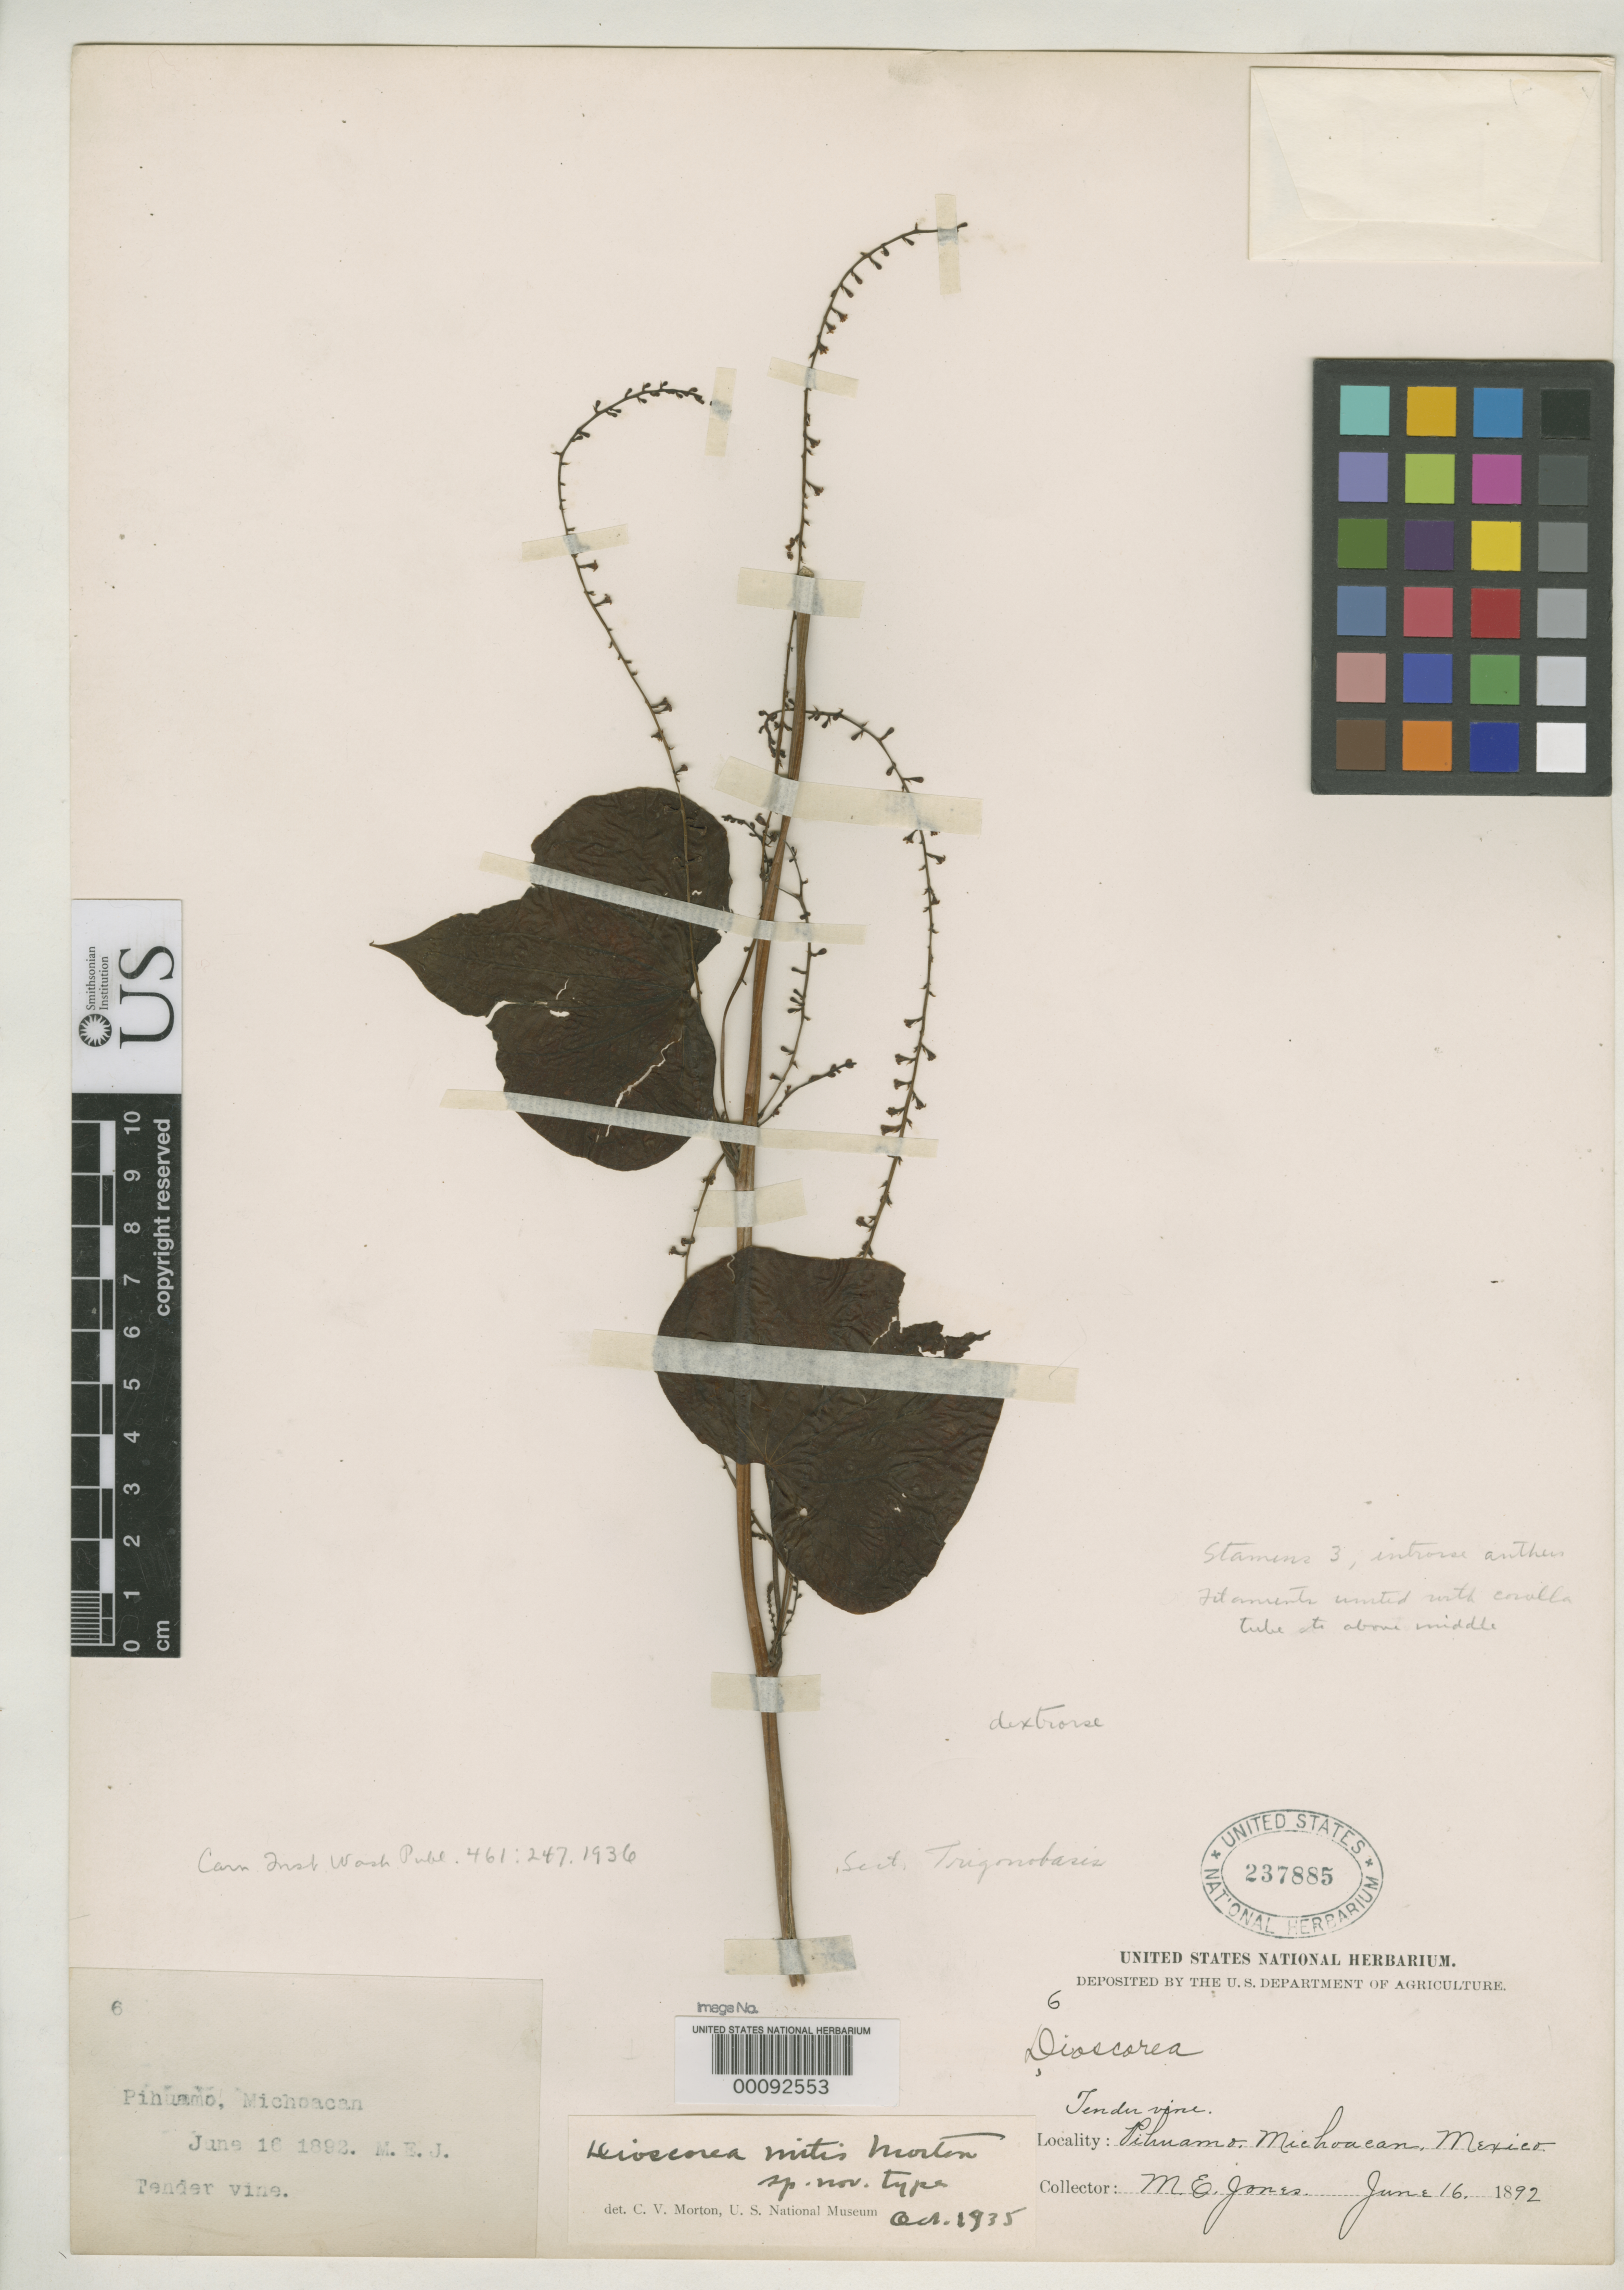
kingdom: Plantae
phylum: Tracheophyta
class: Liliopsida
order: Dioscoreales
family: Dioscoreaceae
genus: Dioscorea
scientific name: Dioscorea mitis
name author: C.V. Morton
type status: Holotype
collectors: M. E. Jones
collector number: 6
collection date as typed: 16 Jun 1892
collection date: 1892-06-16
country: Mexico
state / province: Michoacán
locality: Pihuamo.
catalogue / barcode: US 237885